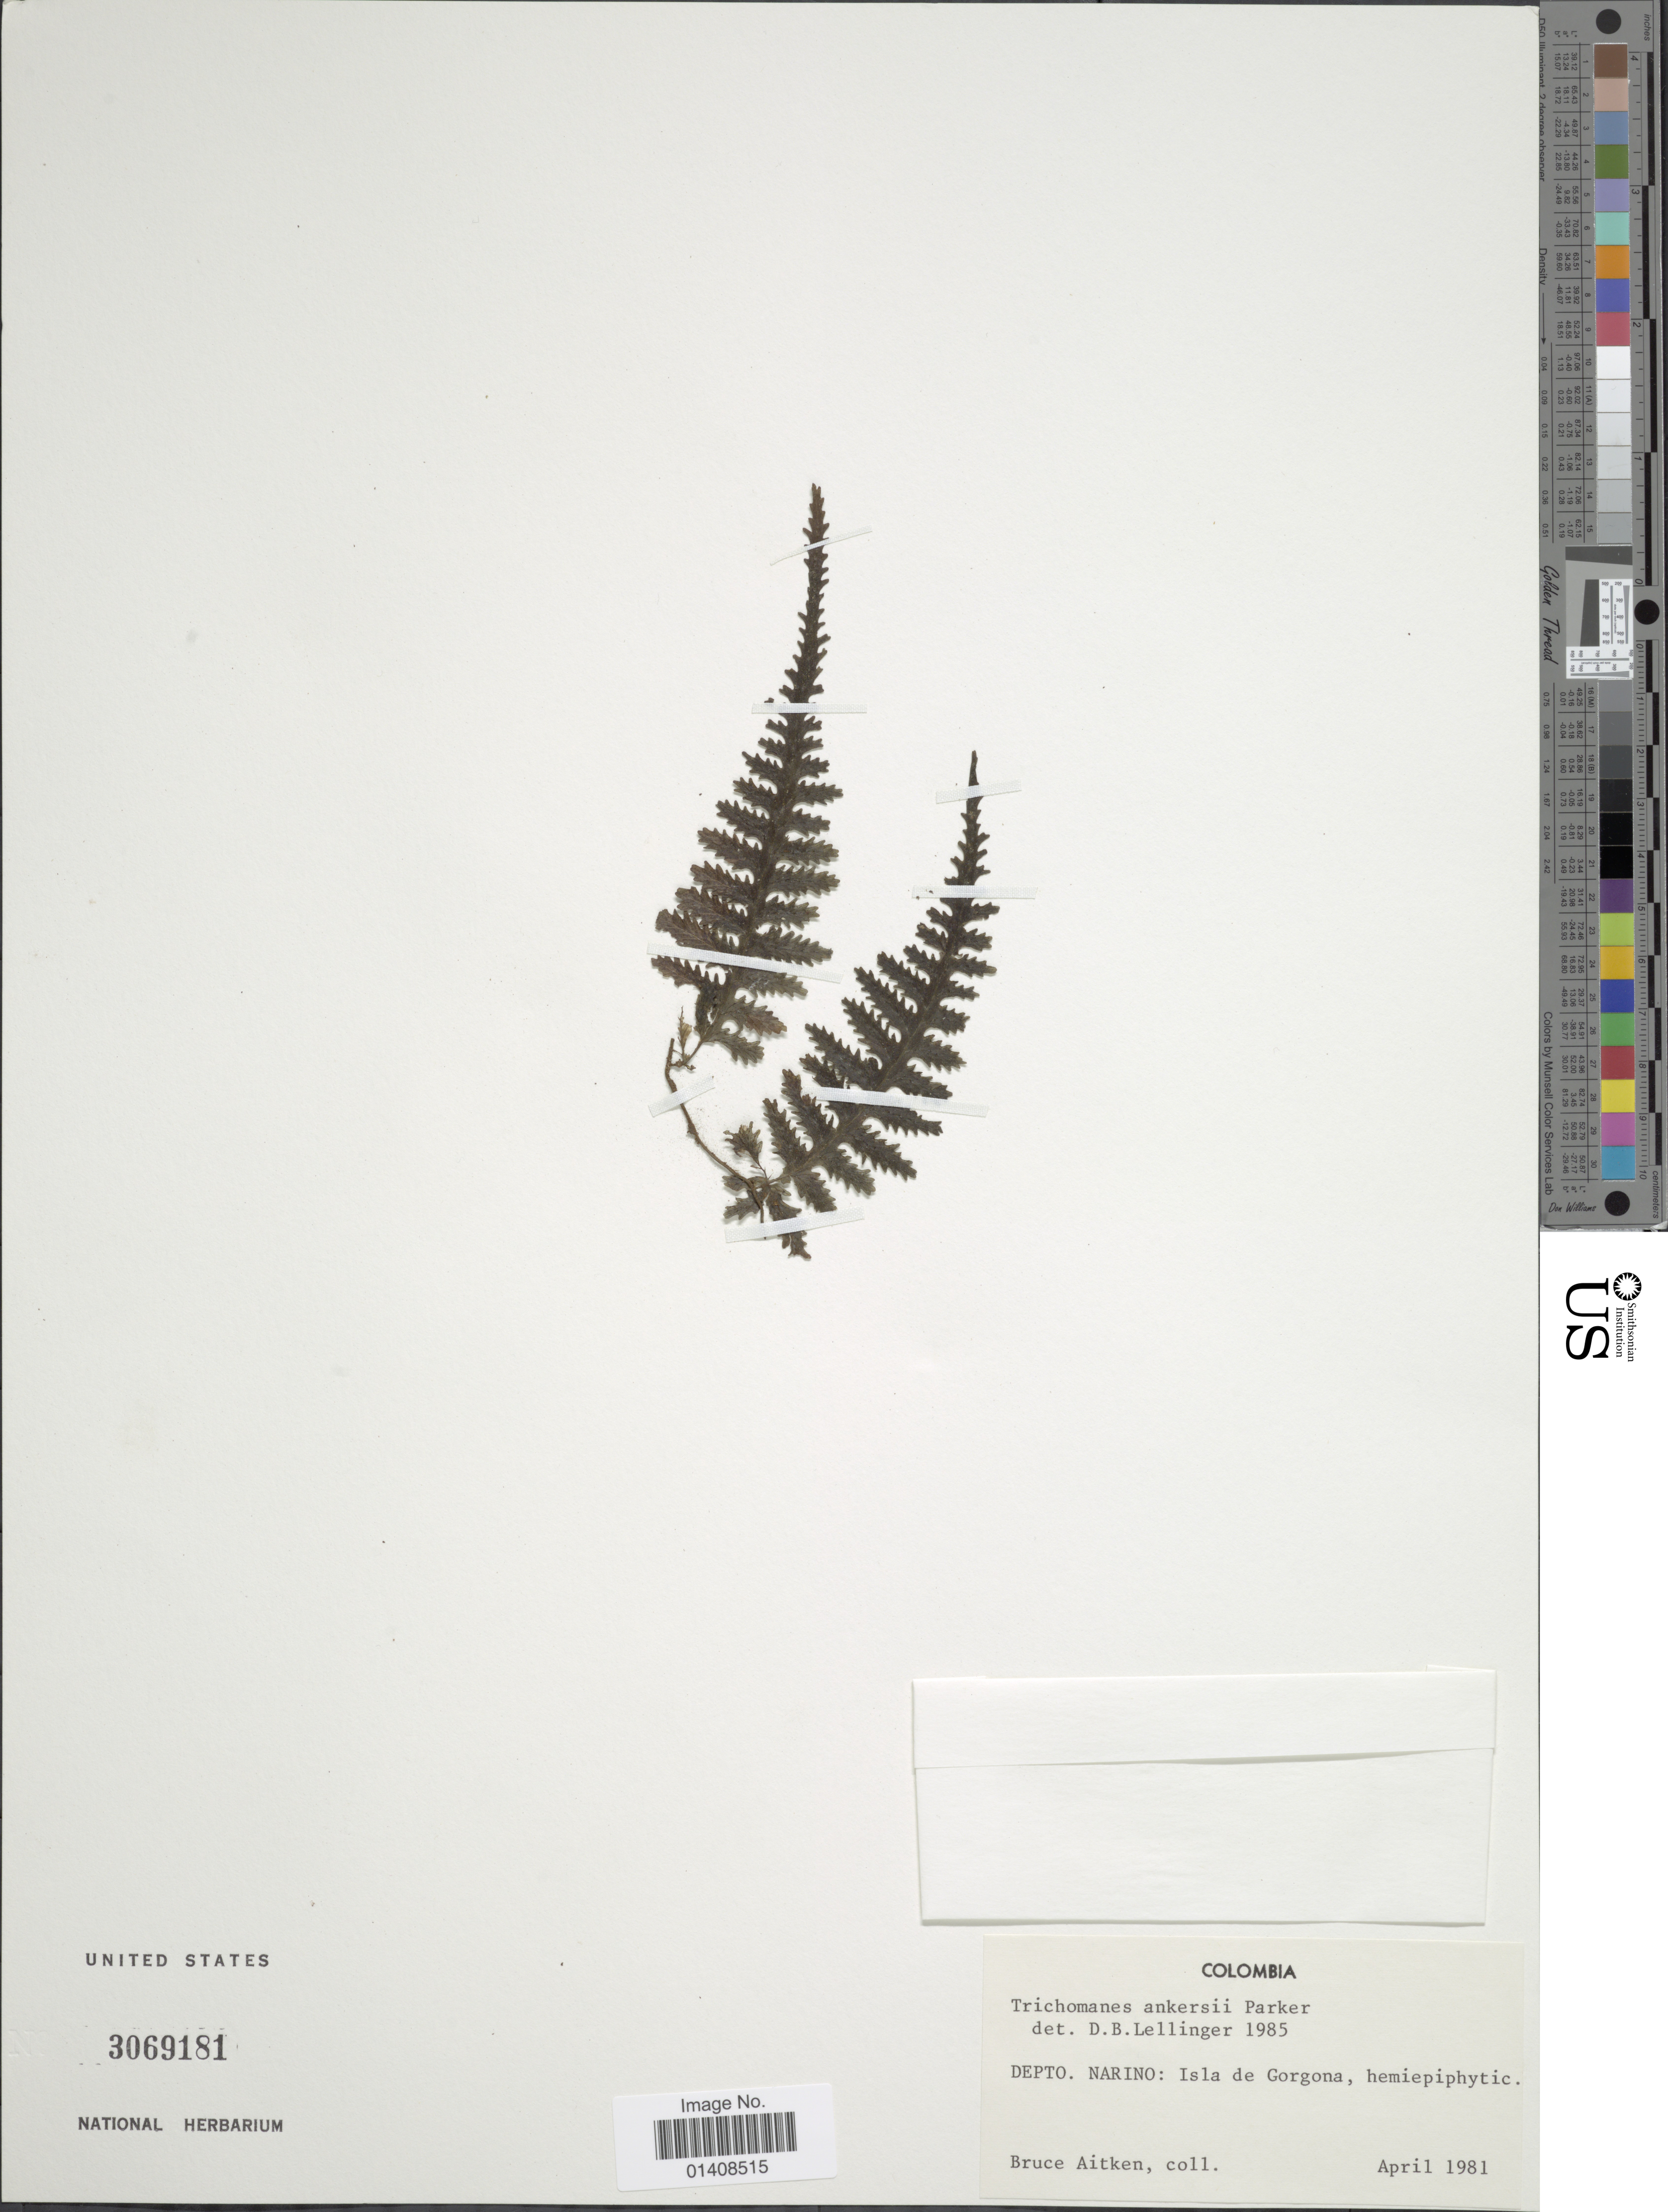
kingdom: Plantae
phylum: Tracheophyta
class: Polypodiopsida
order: Hymenophyllales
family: Hymenophyllaceae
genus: Trichomanes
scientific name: Trichomanes ankersii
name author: C. Parker ex Hook. & Grev.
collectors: B. Aitken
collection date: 1981-04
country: Colombia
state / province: Nariño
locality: Isla de Gorgona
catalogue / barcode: US 3069181